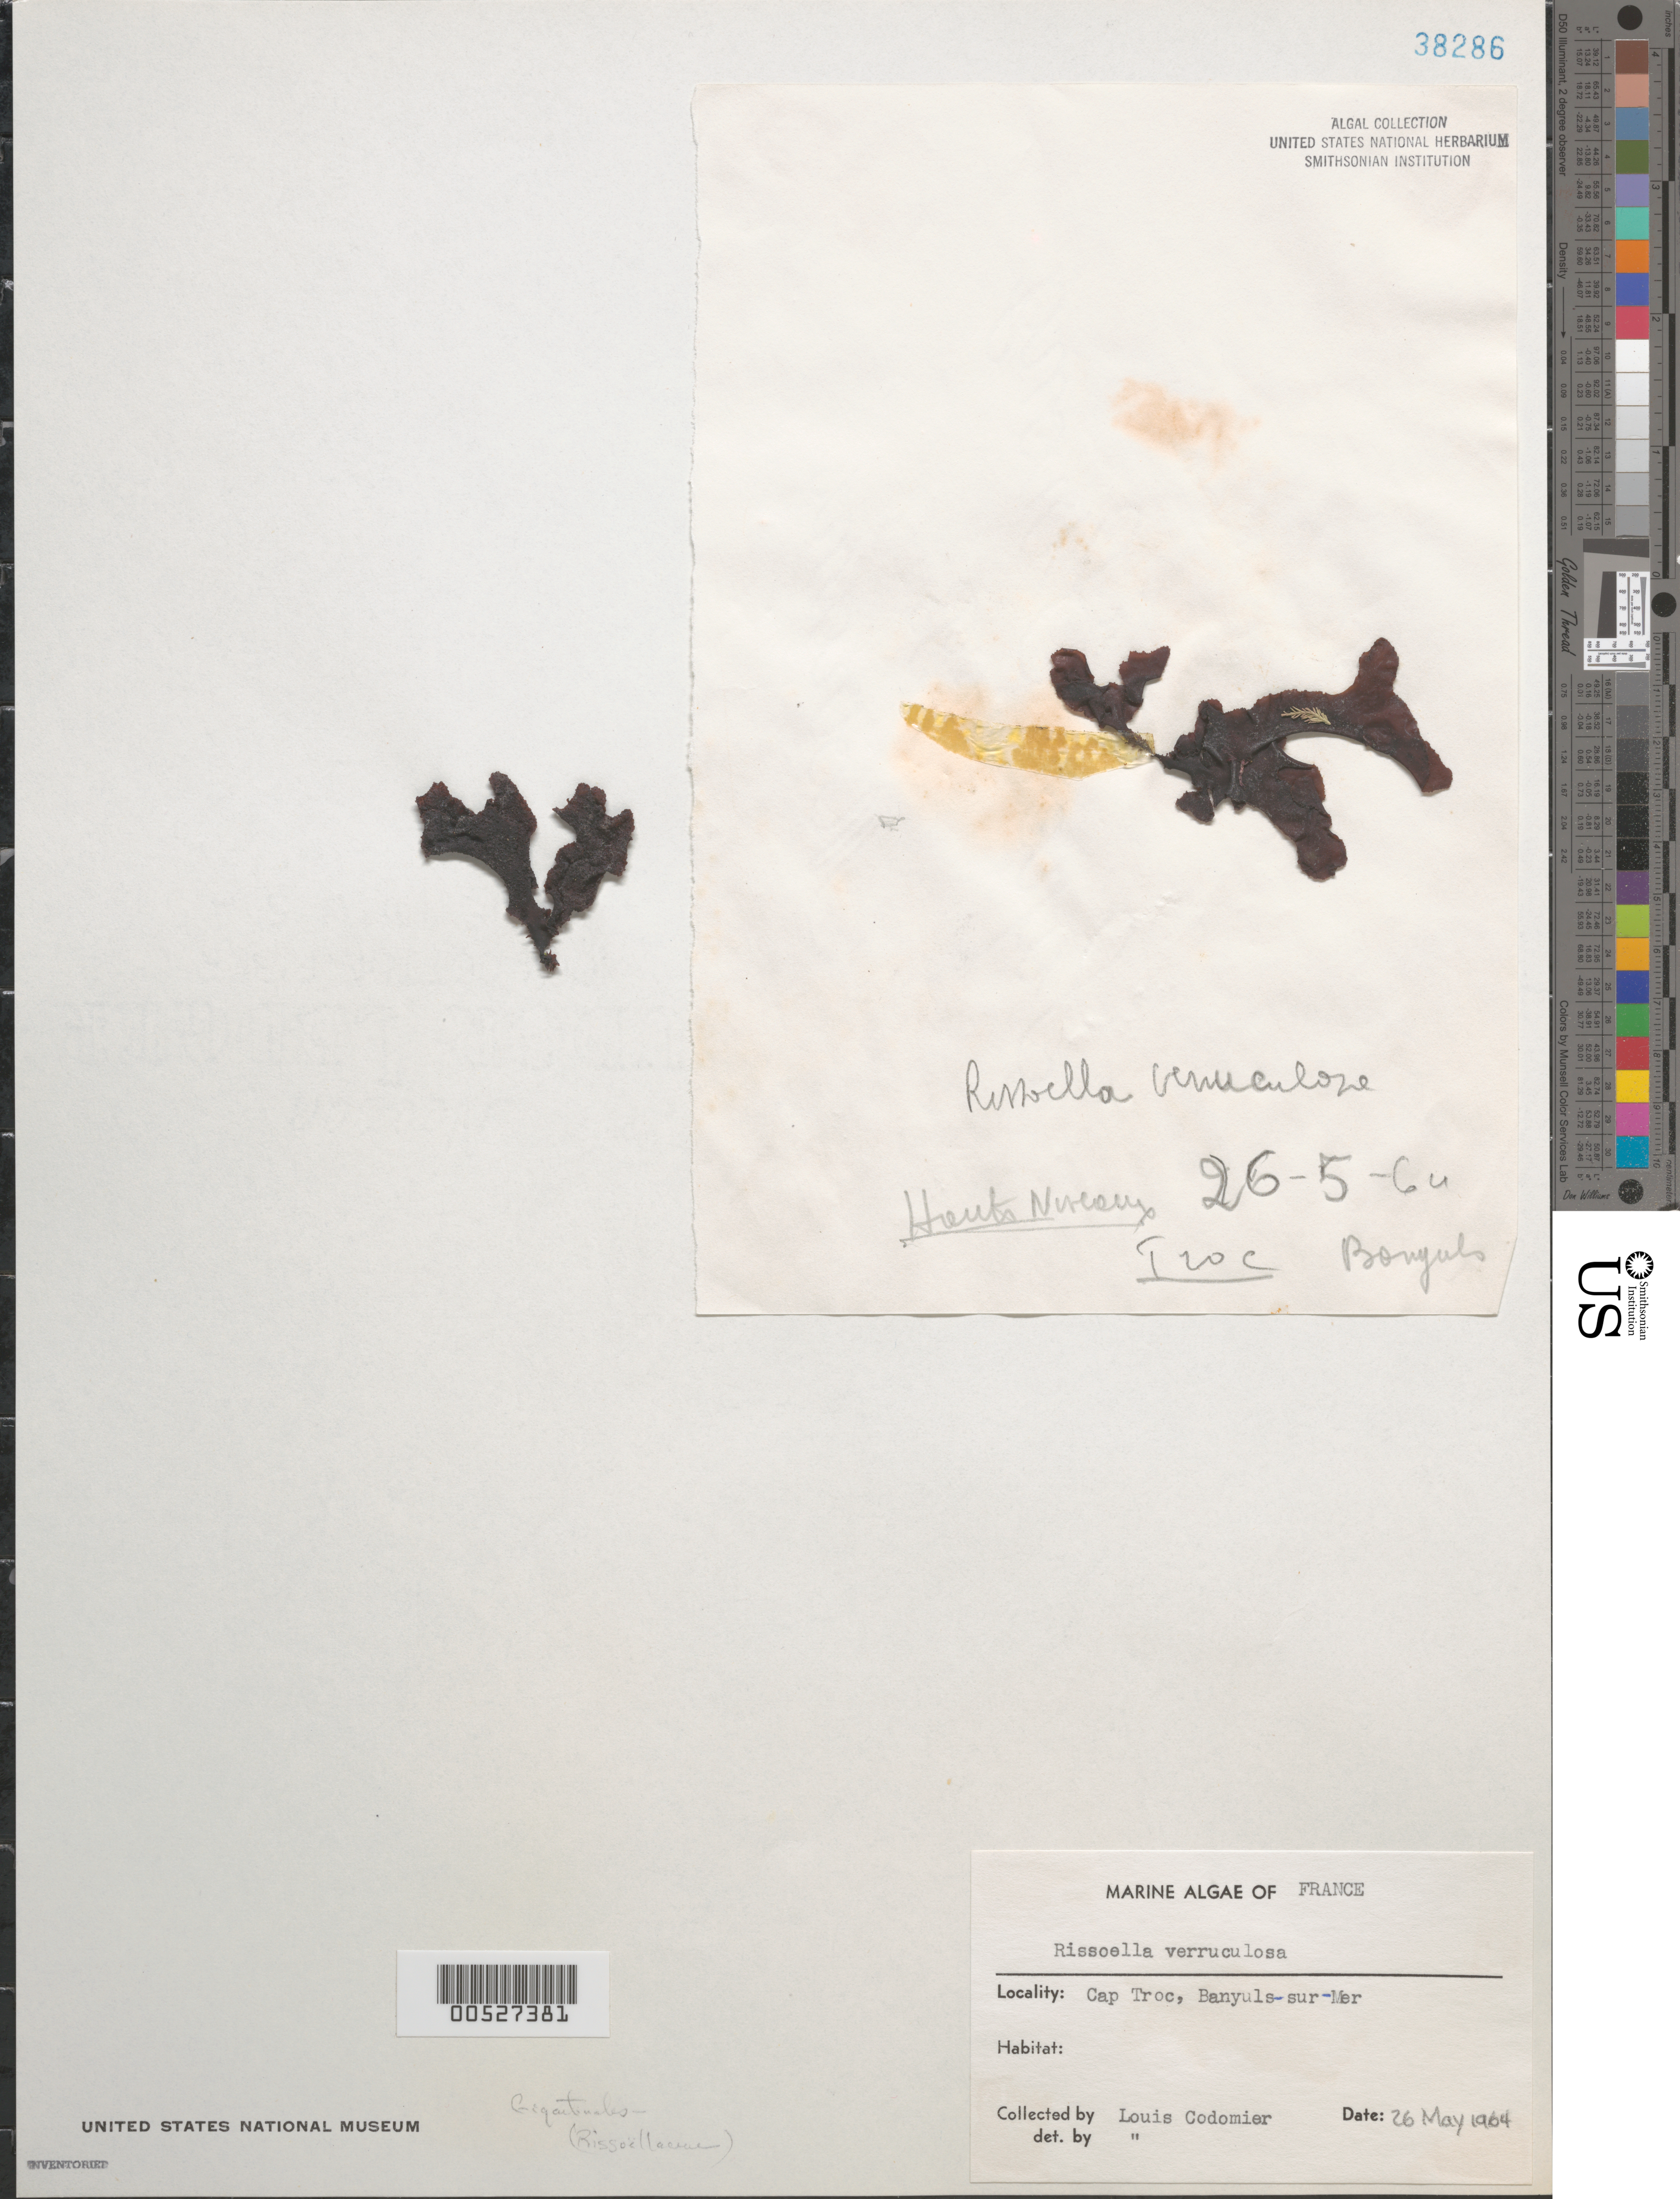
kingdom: Plantae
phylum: Rhodophyta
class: Florideophyceae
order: Gigartinales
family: Rissoellaceae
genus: Rissoella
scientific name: Rissoella verruculosa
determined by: Codomier, L.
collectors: L. Codomier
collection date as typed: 26 May 1964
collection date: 1964-05-26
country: France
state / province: Occitanie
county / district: Pyrénées-Orientales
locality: Cap Troc, Banyuls-sur-Mer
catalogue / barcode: US 38286